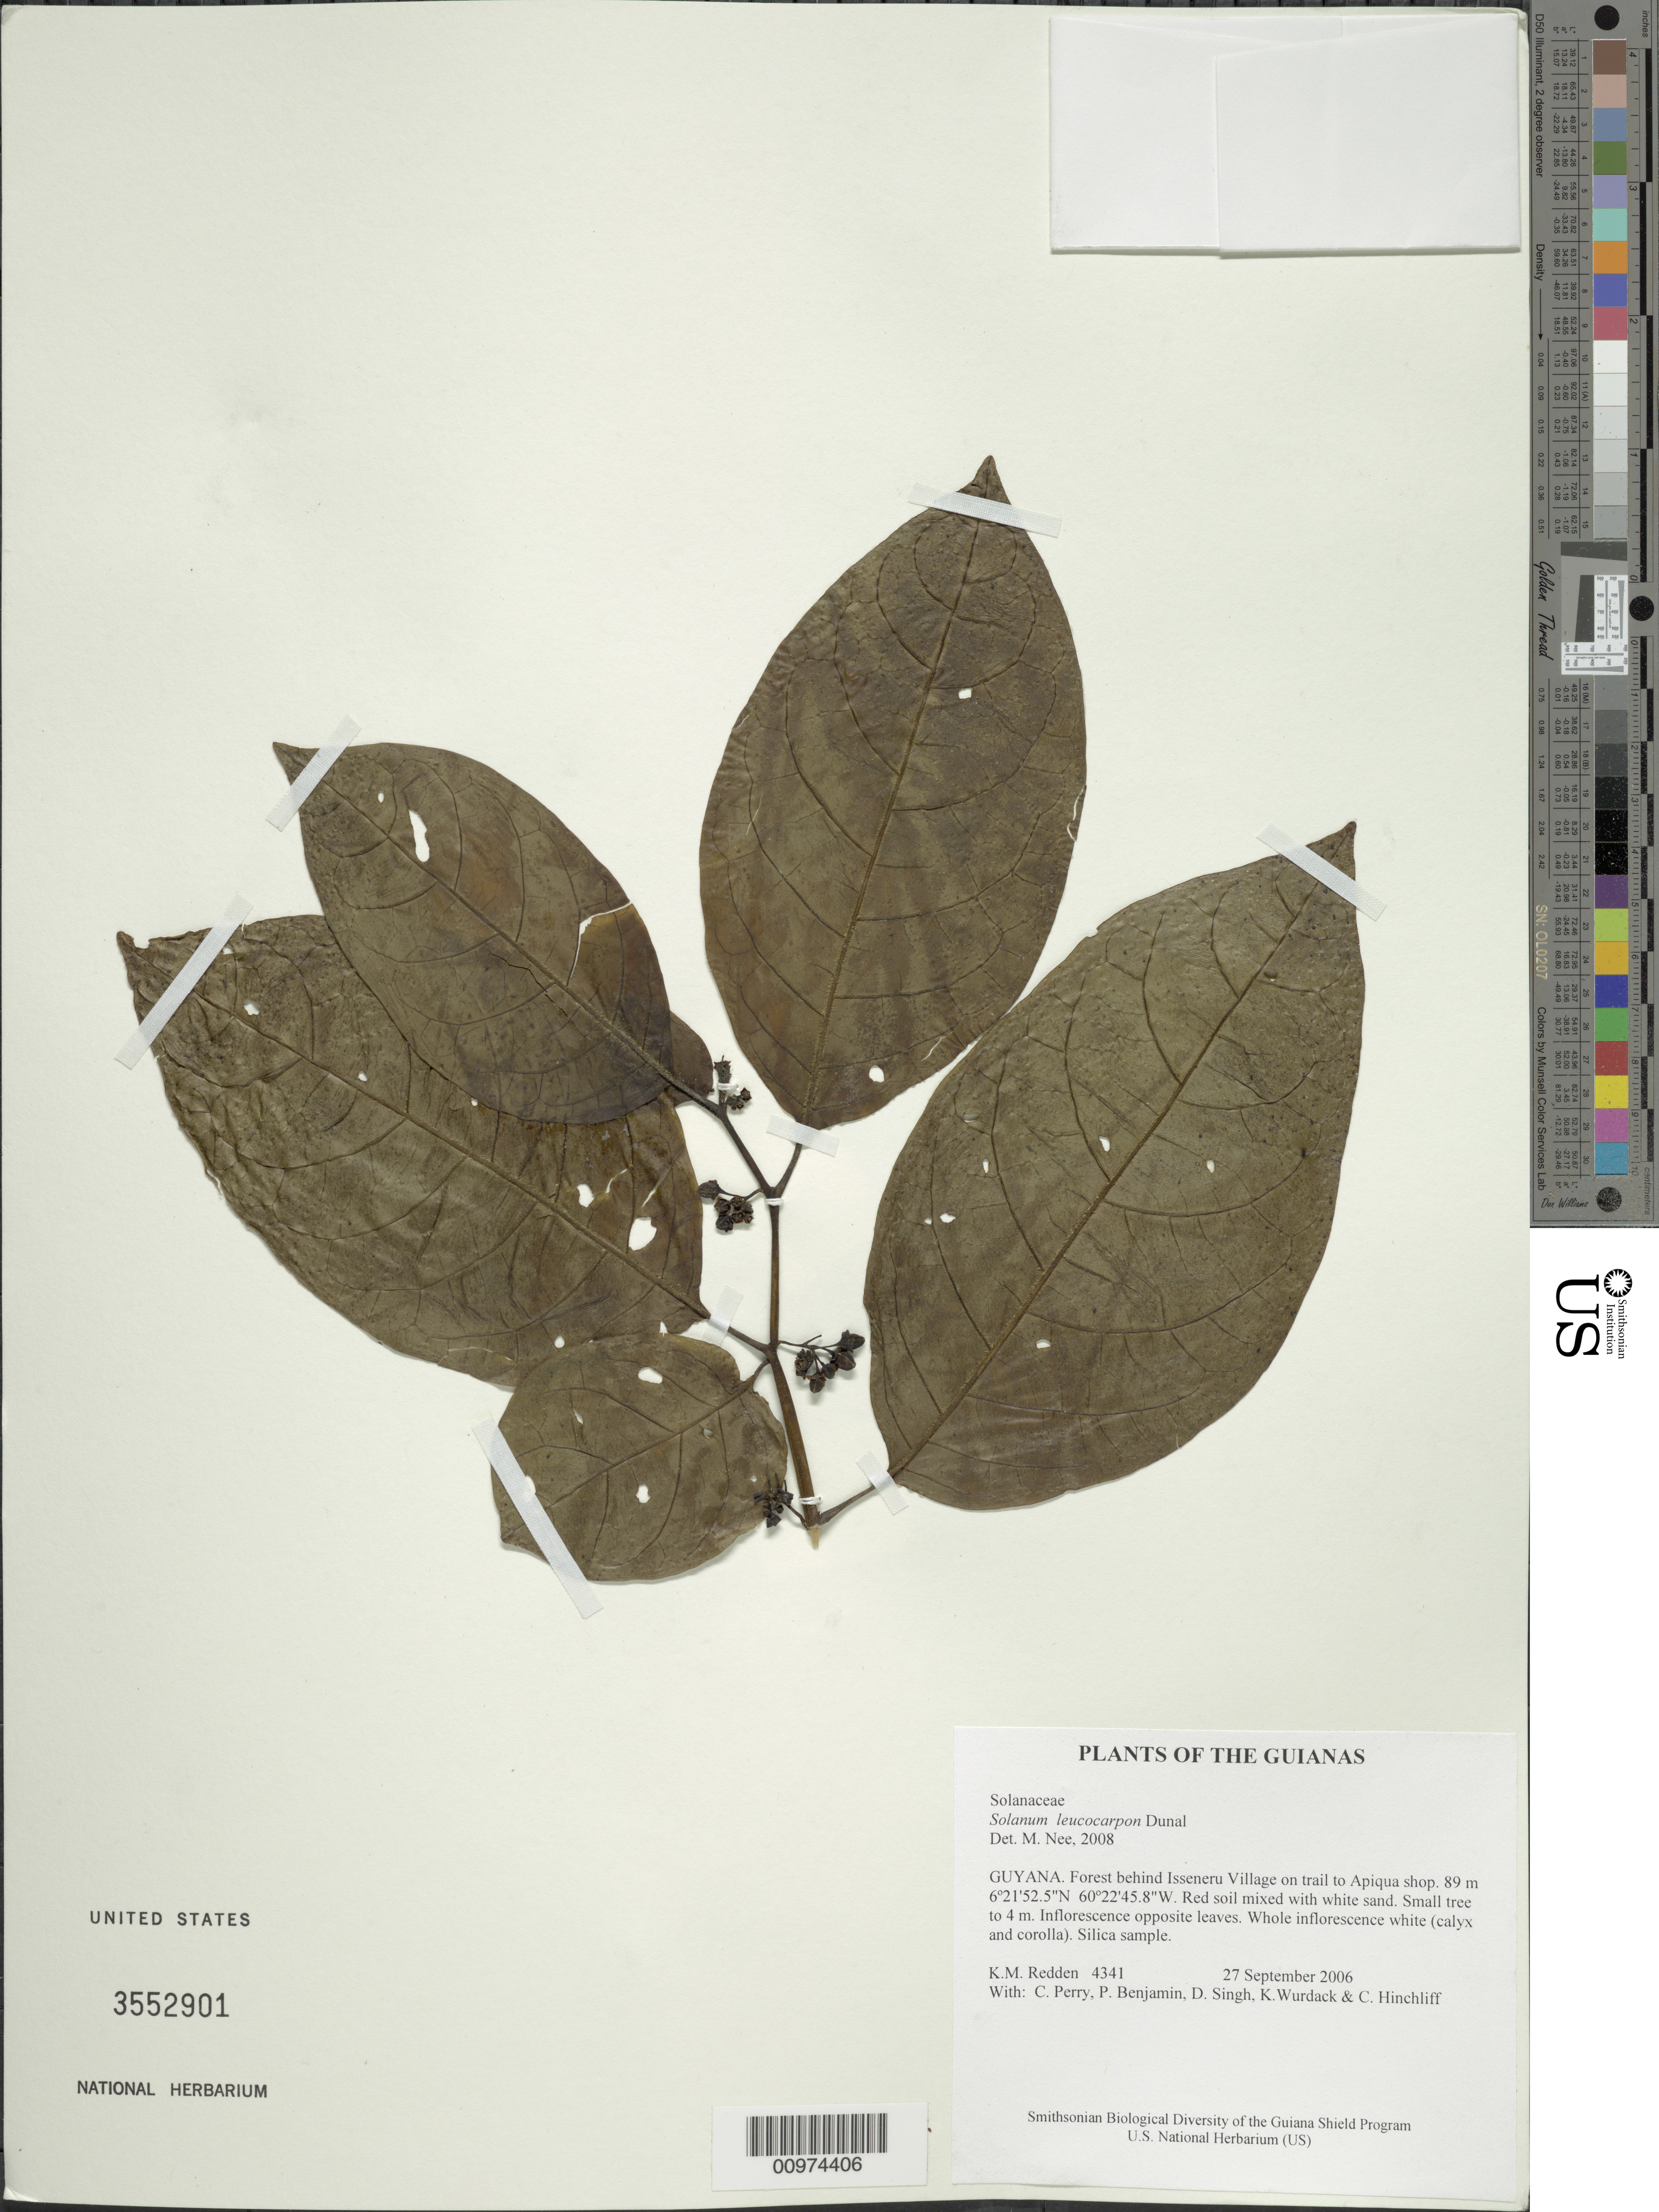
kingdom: Plantae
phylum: Tracheophyta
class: Magnoliopsida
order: Solanales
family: Solanaceae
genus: Solanum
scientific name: Solanum leucocarpon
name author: Dunal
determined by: Nee, Michael H.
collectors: K. M. Redden, C. Perry, P. Benjamin, D. Singh, K. Wurdack & C. E. Hinchliff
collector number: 4341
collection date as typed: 27 September 2006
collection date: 2006-09-27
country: Guyana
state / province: Cuyuni-Mazaruni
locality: Forest behind Isseneru Village on trail to Apiqua shop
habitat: Red soil mixed with white sand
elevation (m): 89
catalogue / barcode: US 3552901